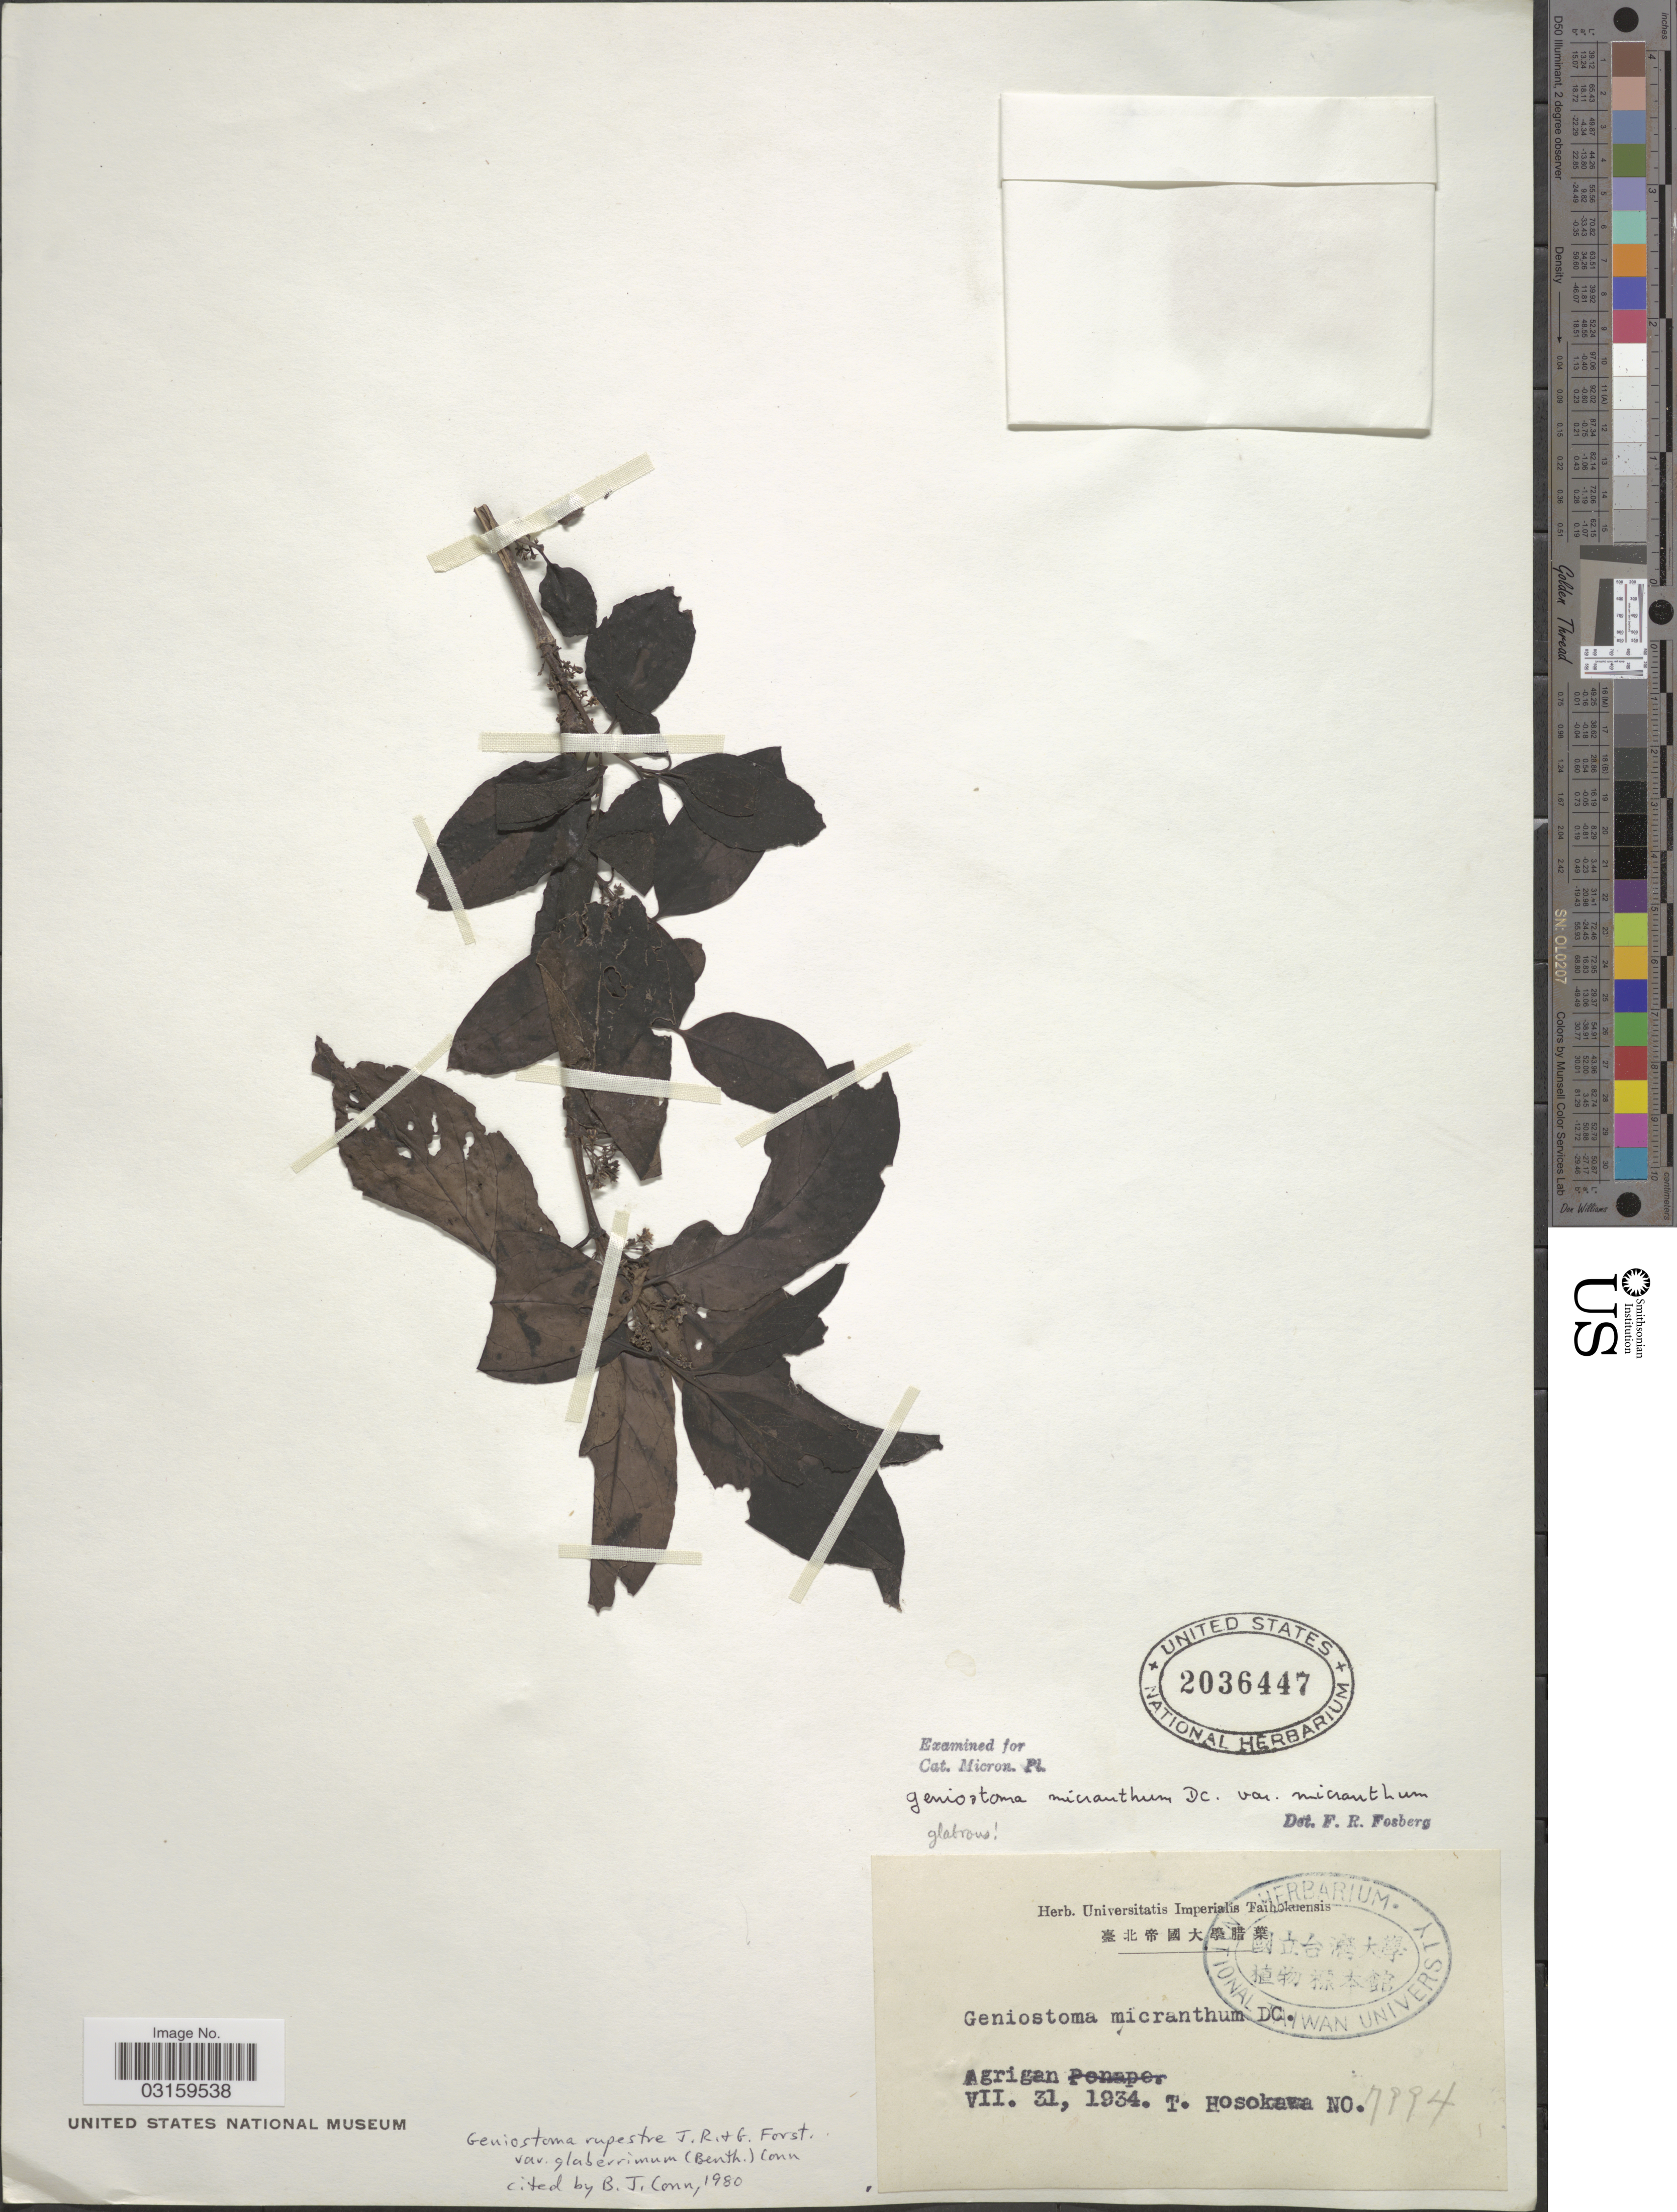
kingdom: Plantae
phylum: Tracheophyta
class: Magnoliopsida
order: Gentianales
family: Loganiaceae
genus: Geniostoma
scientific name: Geniostoma rupestre var. glaberrimum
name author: J.R. Forst. & G. Forst.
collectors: T. Hosokawa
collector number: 7994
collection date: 1934-07-31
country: Northern Mariana Islands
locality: Agrigan.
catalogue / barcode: US 2036447